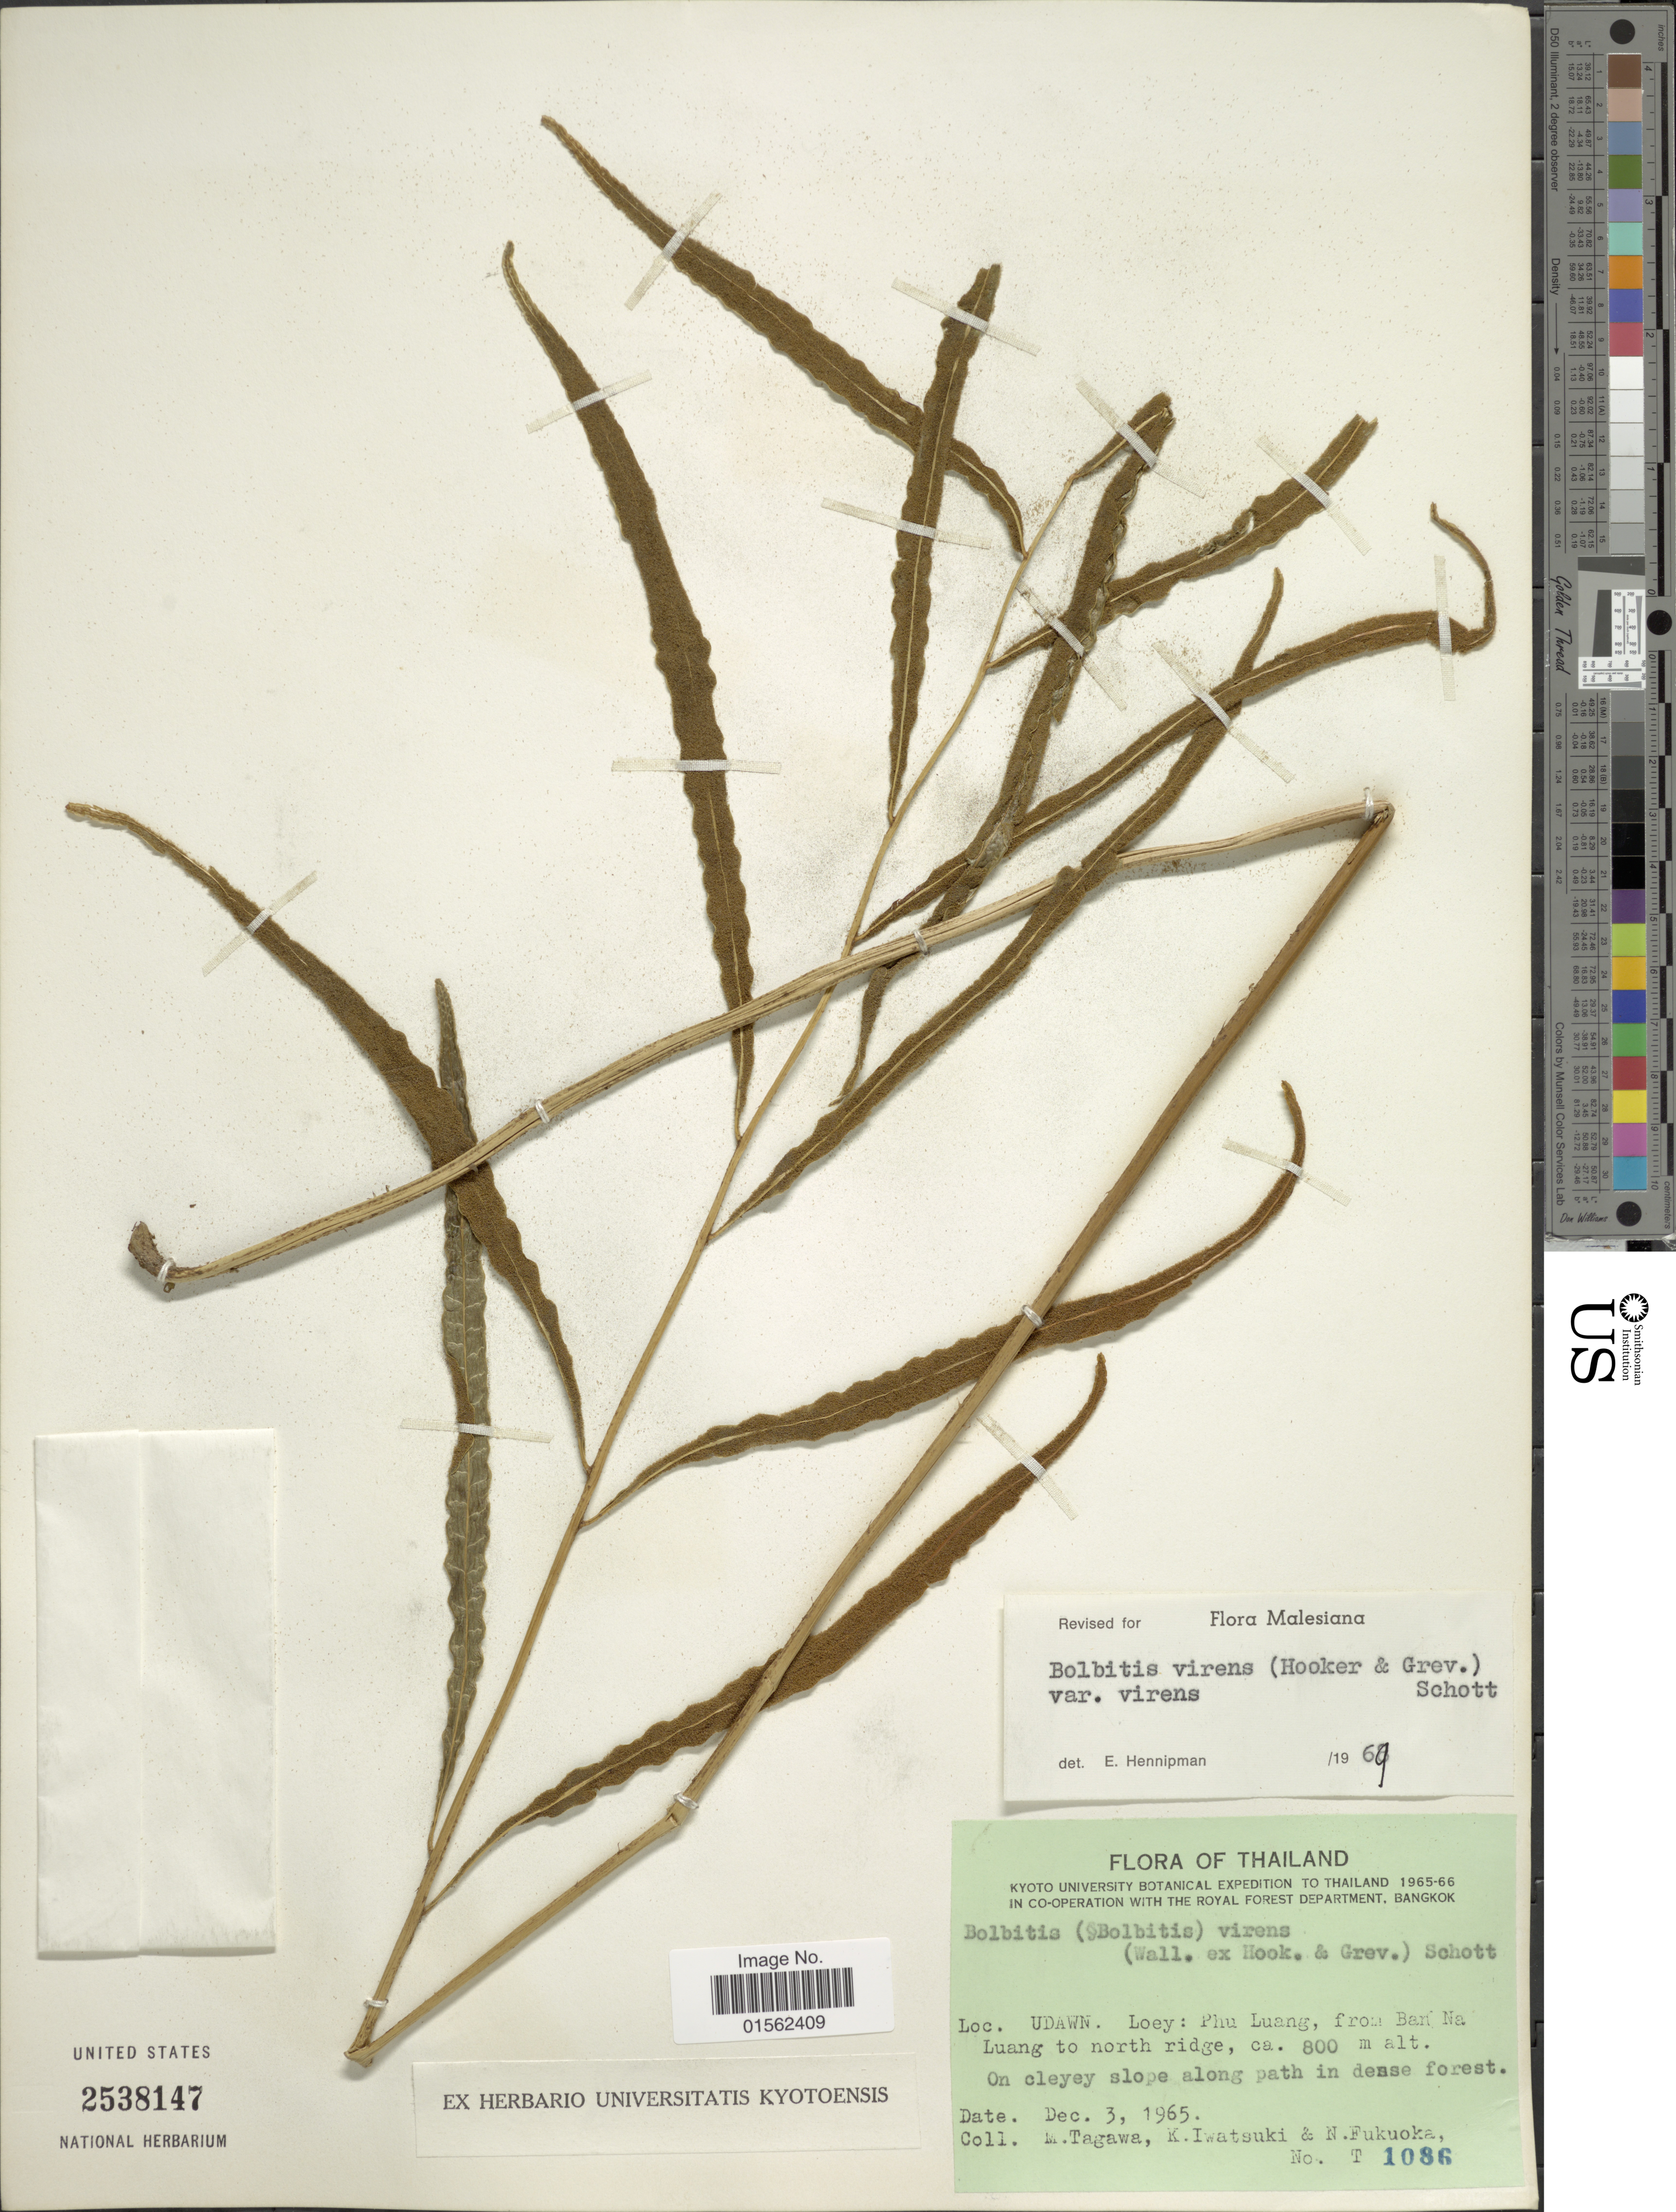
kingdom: Plantae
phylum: Tracheophyta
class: Polypodiopsida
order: Polypodiales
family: Dryopteridaceae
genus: Bolbitis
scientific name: Bolbitis virens var. virens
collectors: M. Tagawa, K. Iwatsuki & N. Fukuoka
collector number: T1086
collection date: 1965-12-03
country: Thailand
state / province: Loei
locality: Thailand, Payap, Loey: Phu Luang, from Ban Na Luang to north ridge, on cleyey slope along path in dense forest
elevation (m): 800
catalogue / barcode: US 2538147